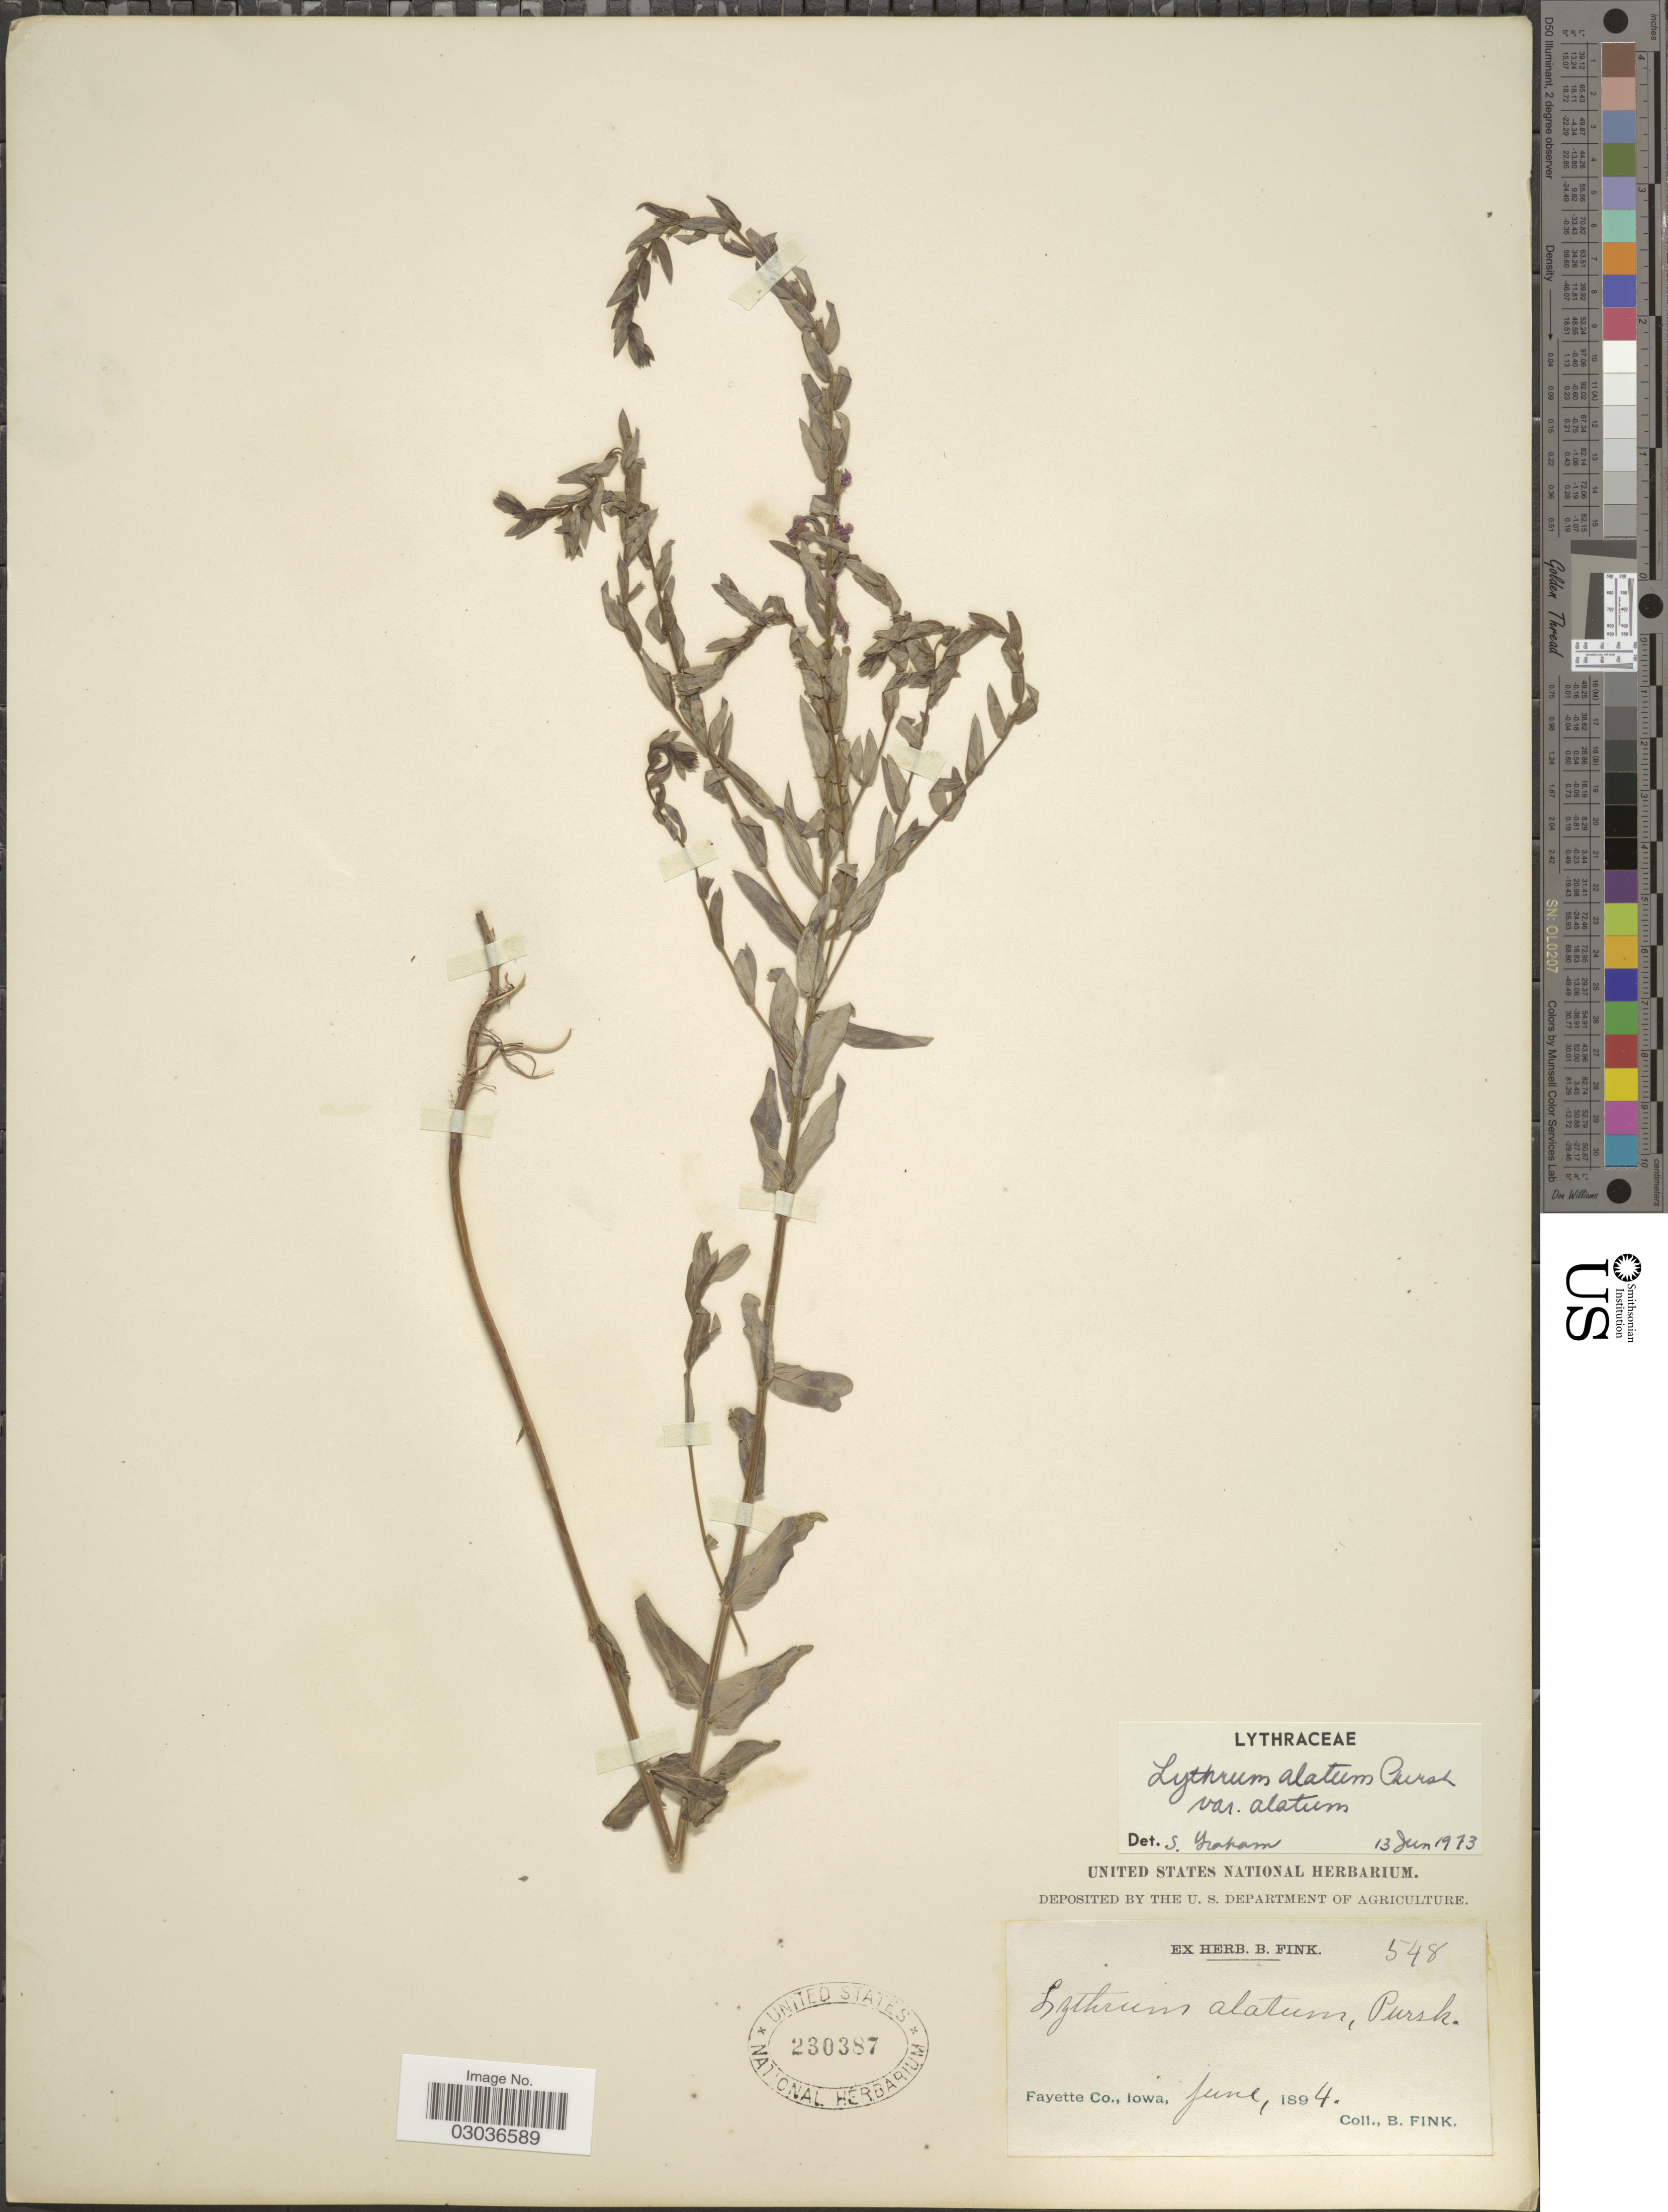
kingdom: Plantae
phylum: Tracheophyta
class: Magnoliopsida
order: Myrtales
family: Lythraceae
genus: Lythrum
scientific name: Lythrum alatum var. alatum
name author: Pursh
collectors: B. Fink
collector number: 548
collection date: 1894-06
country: United States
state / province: Iowa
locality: Fayette Co.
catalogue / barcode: US 230387